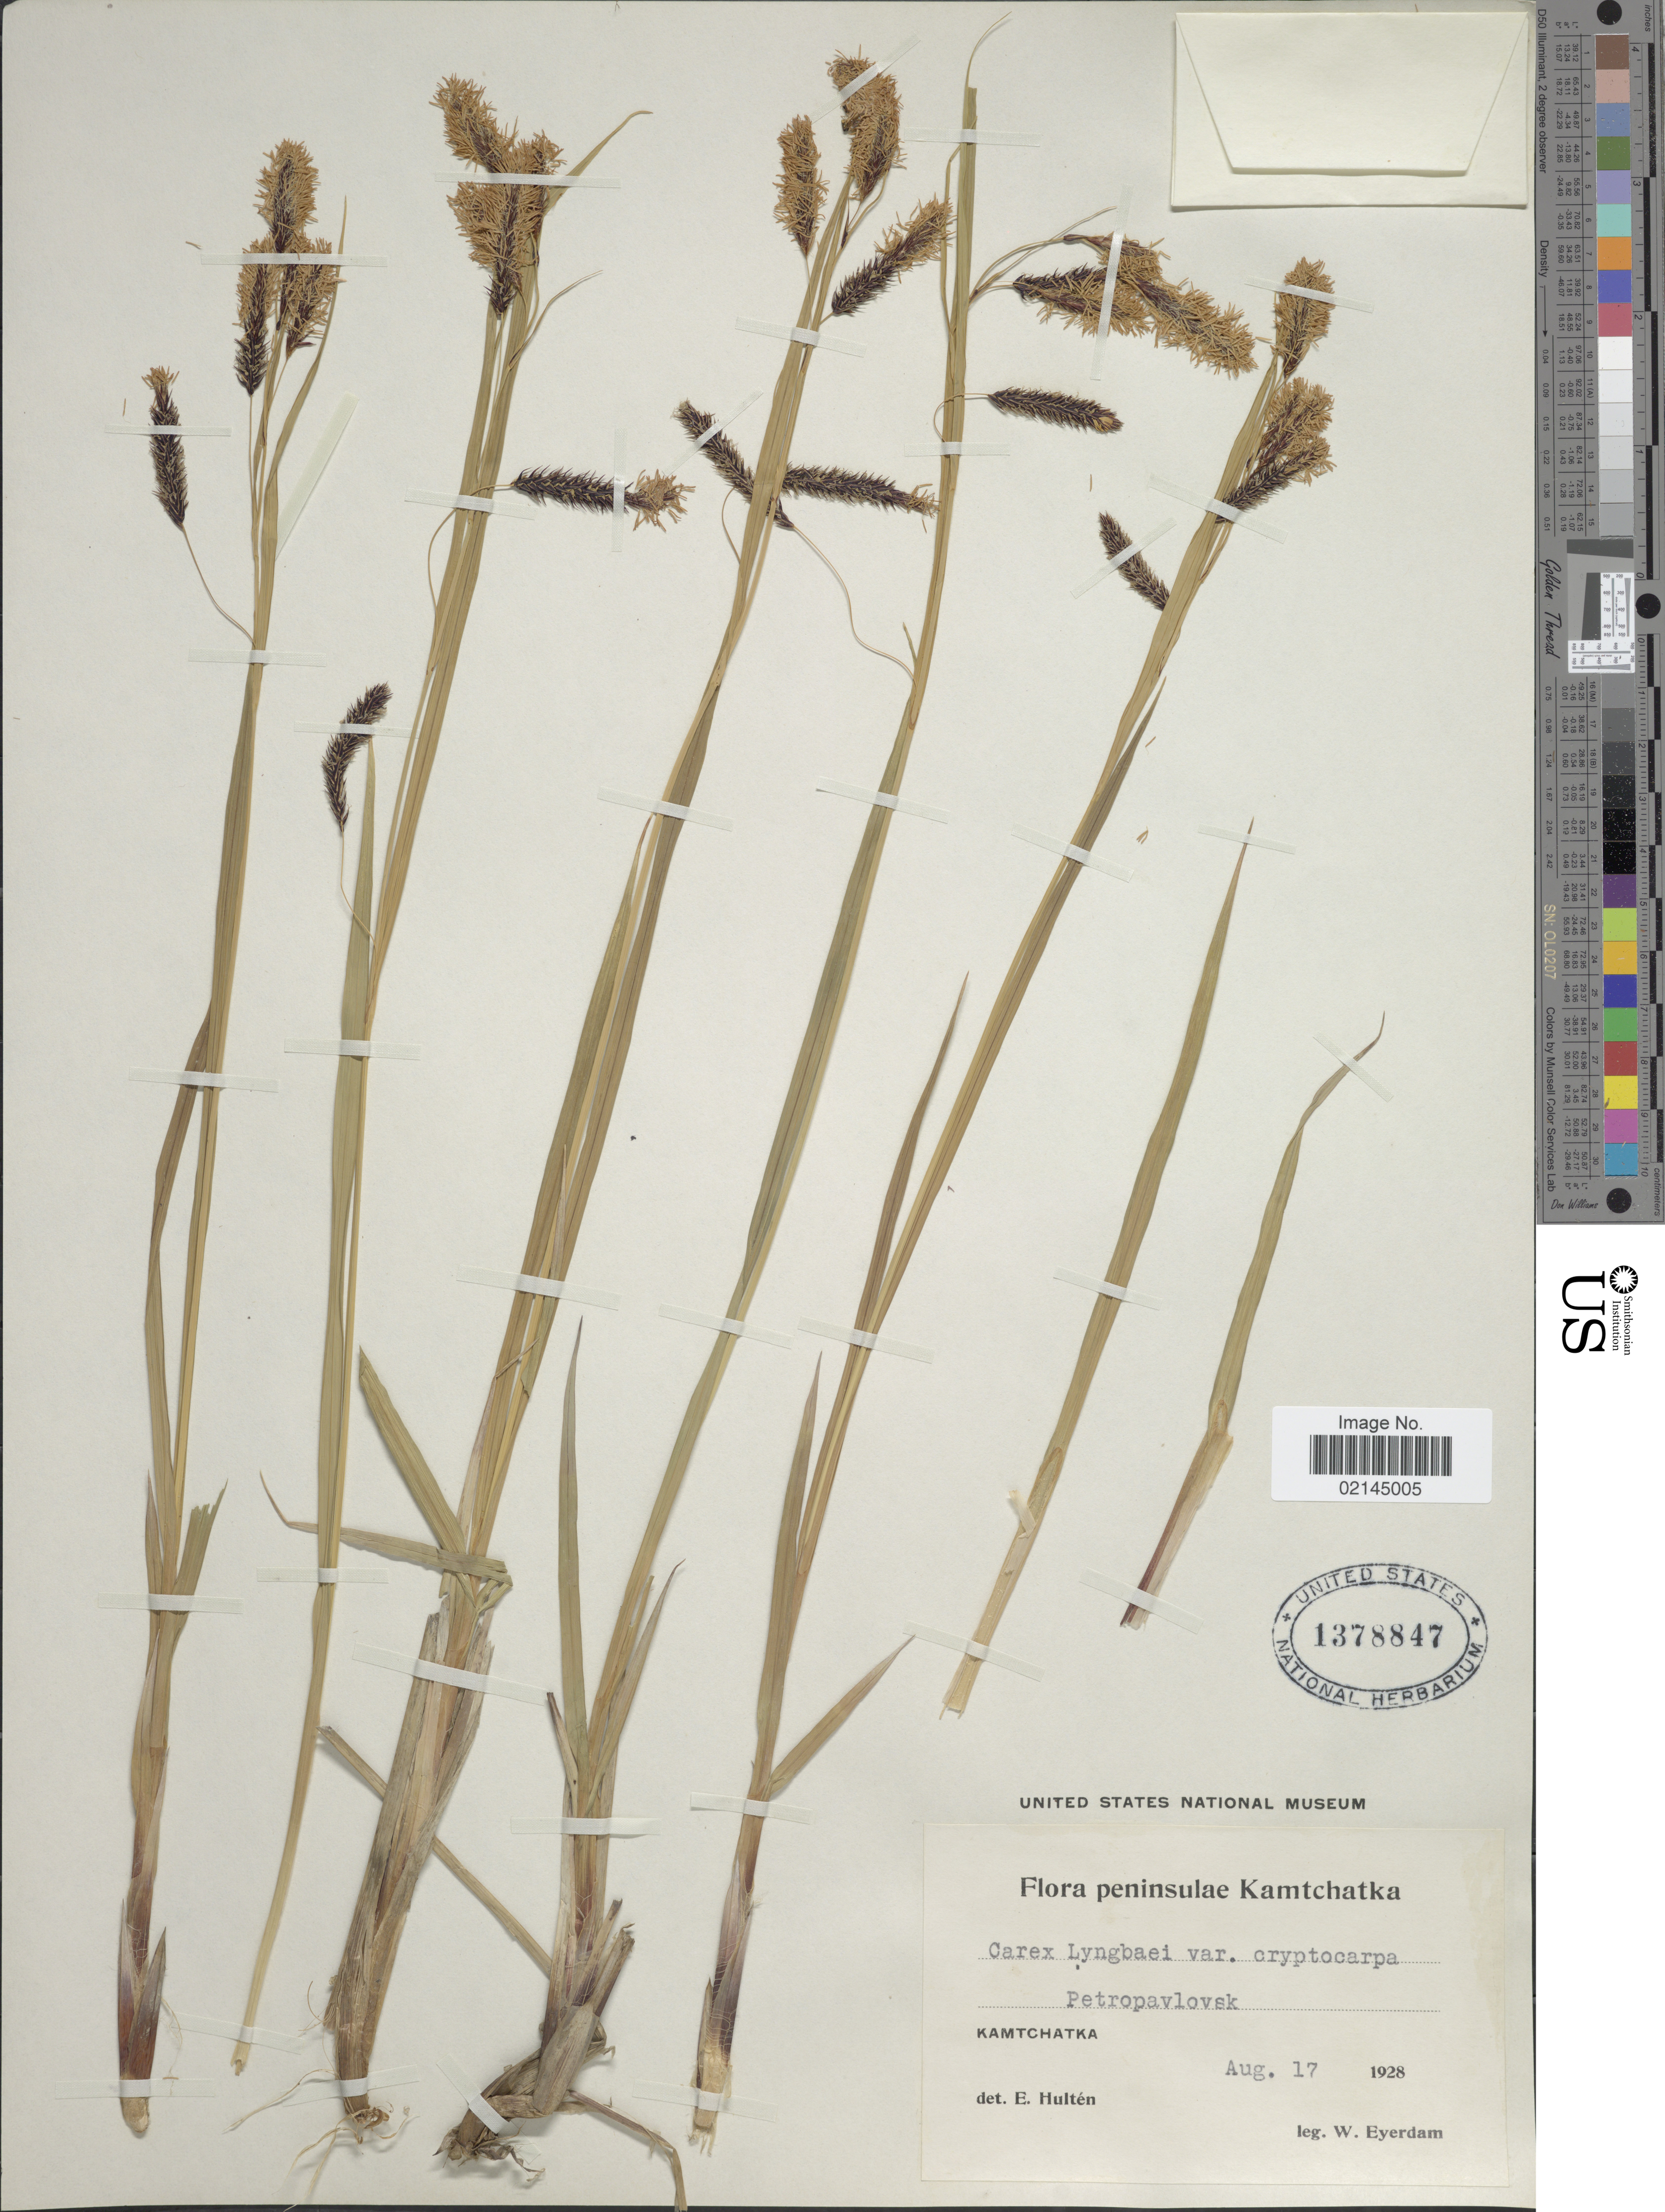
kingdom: Plantae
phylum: Tracheophyta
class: Liliopsida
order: Poales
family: Cyperaceae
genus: Carex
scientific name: Carex lyngbyei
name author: Hornem.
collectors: W. J. Eyerdam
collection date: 1928-08-17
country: Russian Federation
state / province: Kamchatka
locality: Peninsulae Kamtchatka, Petropavlovsk, Kamtchatka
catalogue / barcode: US 1378847